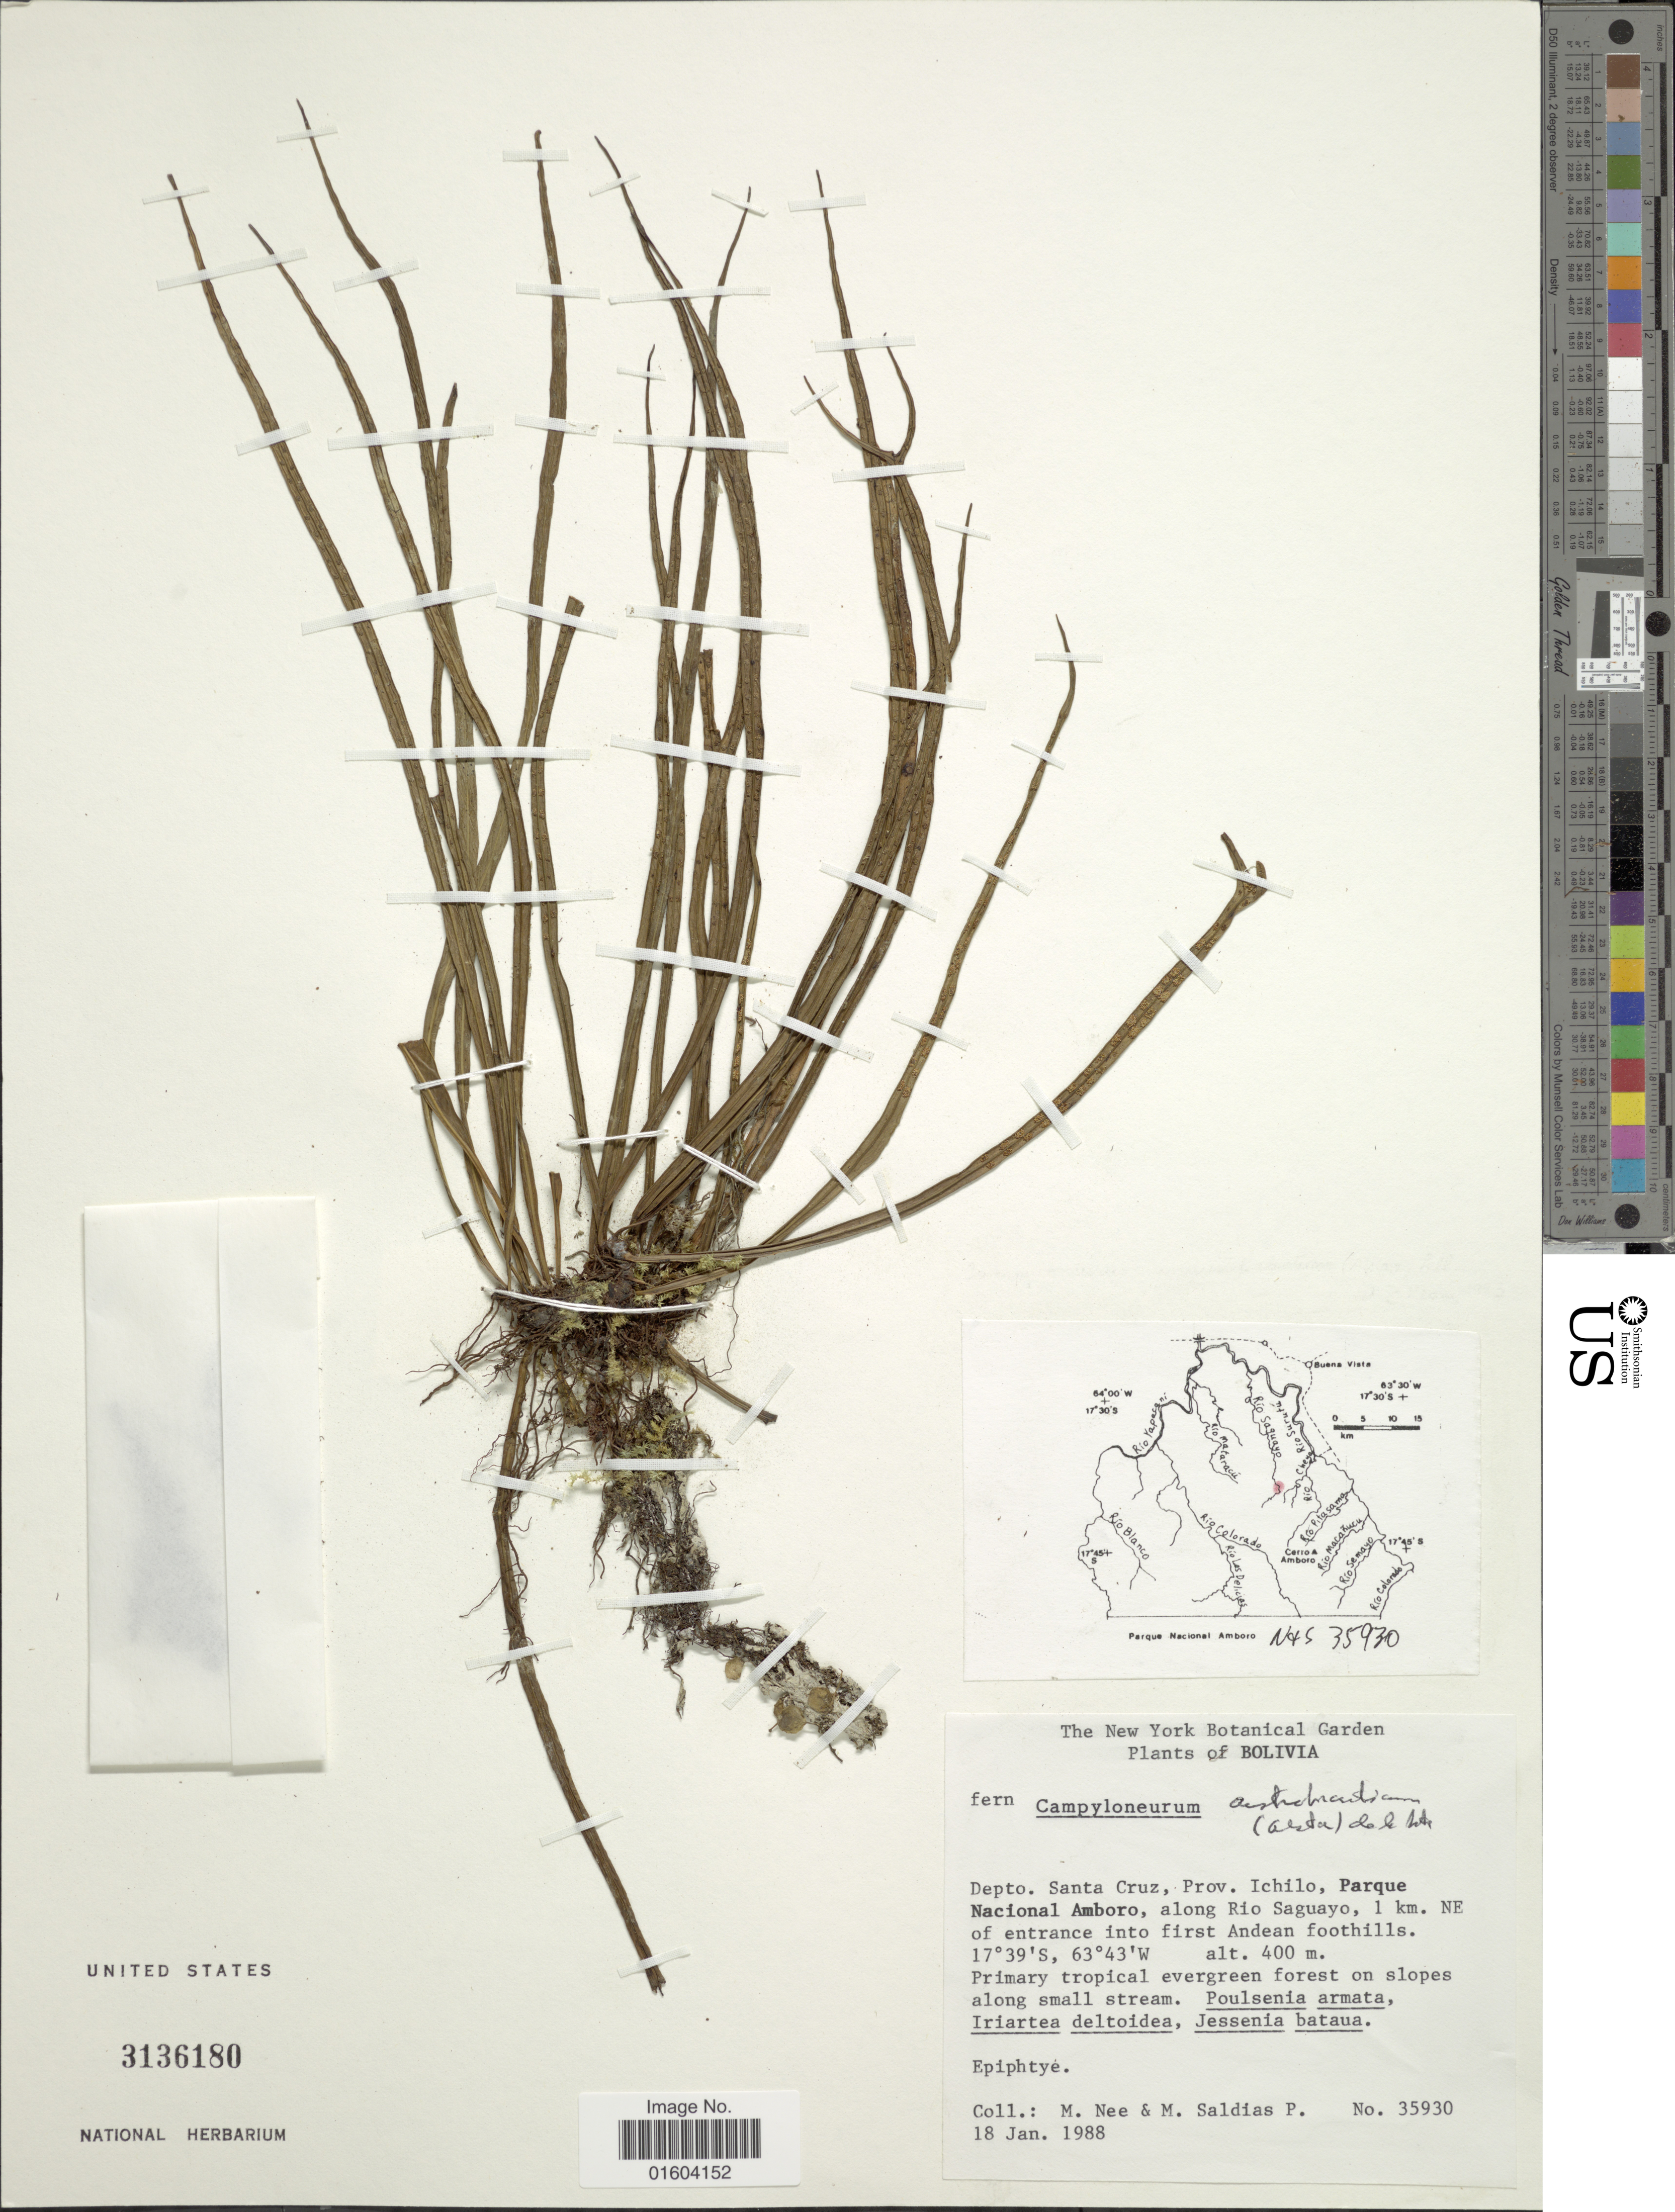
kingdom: Plantae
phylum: Tracheophyta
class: Polypodiopsida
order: Polypodiales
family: Polypodiaceae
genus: Campyloneurum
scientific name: Campyloneurum austrobrasilianum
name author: (Alston) Sota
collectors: M. Nee & M. Saldias P.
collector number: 35930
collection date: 1988-01-18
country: Bolivia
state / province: Santa Cruz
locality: Bolivia, Depto. Santa Cruz, Prov. Ichilo, Parque Nacinal Amboro. along Rio Saguayo, 1 km. NE of entrance into first Andean foothills.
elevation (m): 400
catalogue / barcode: US 3136180